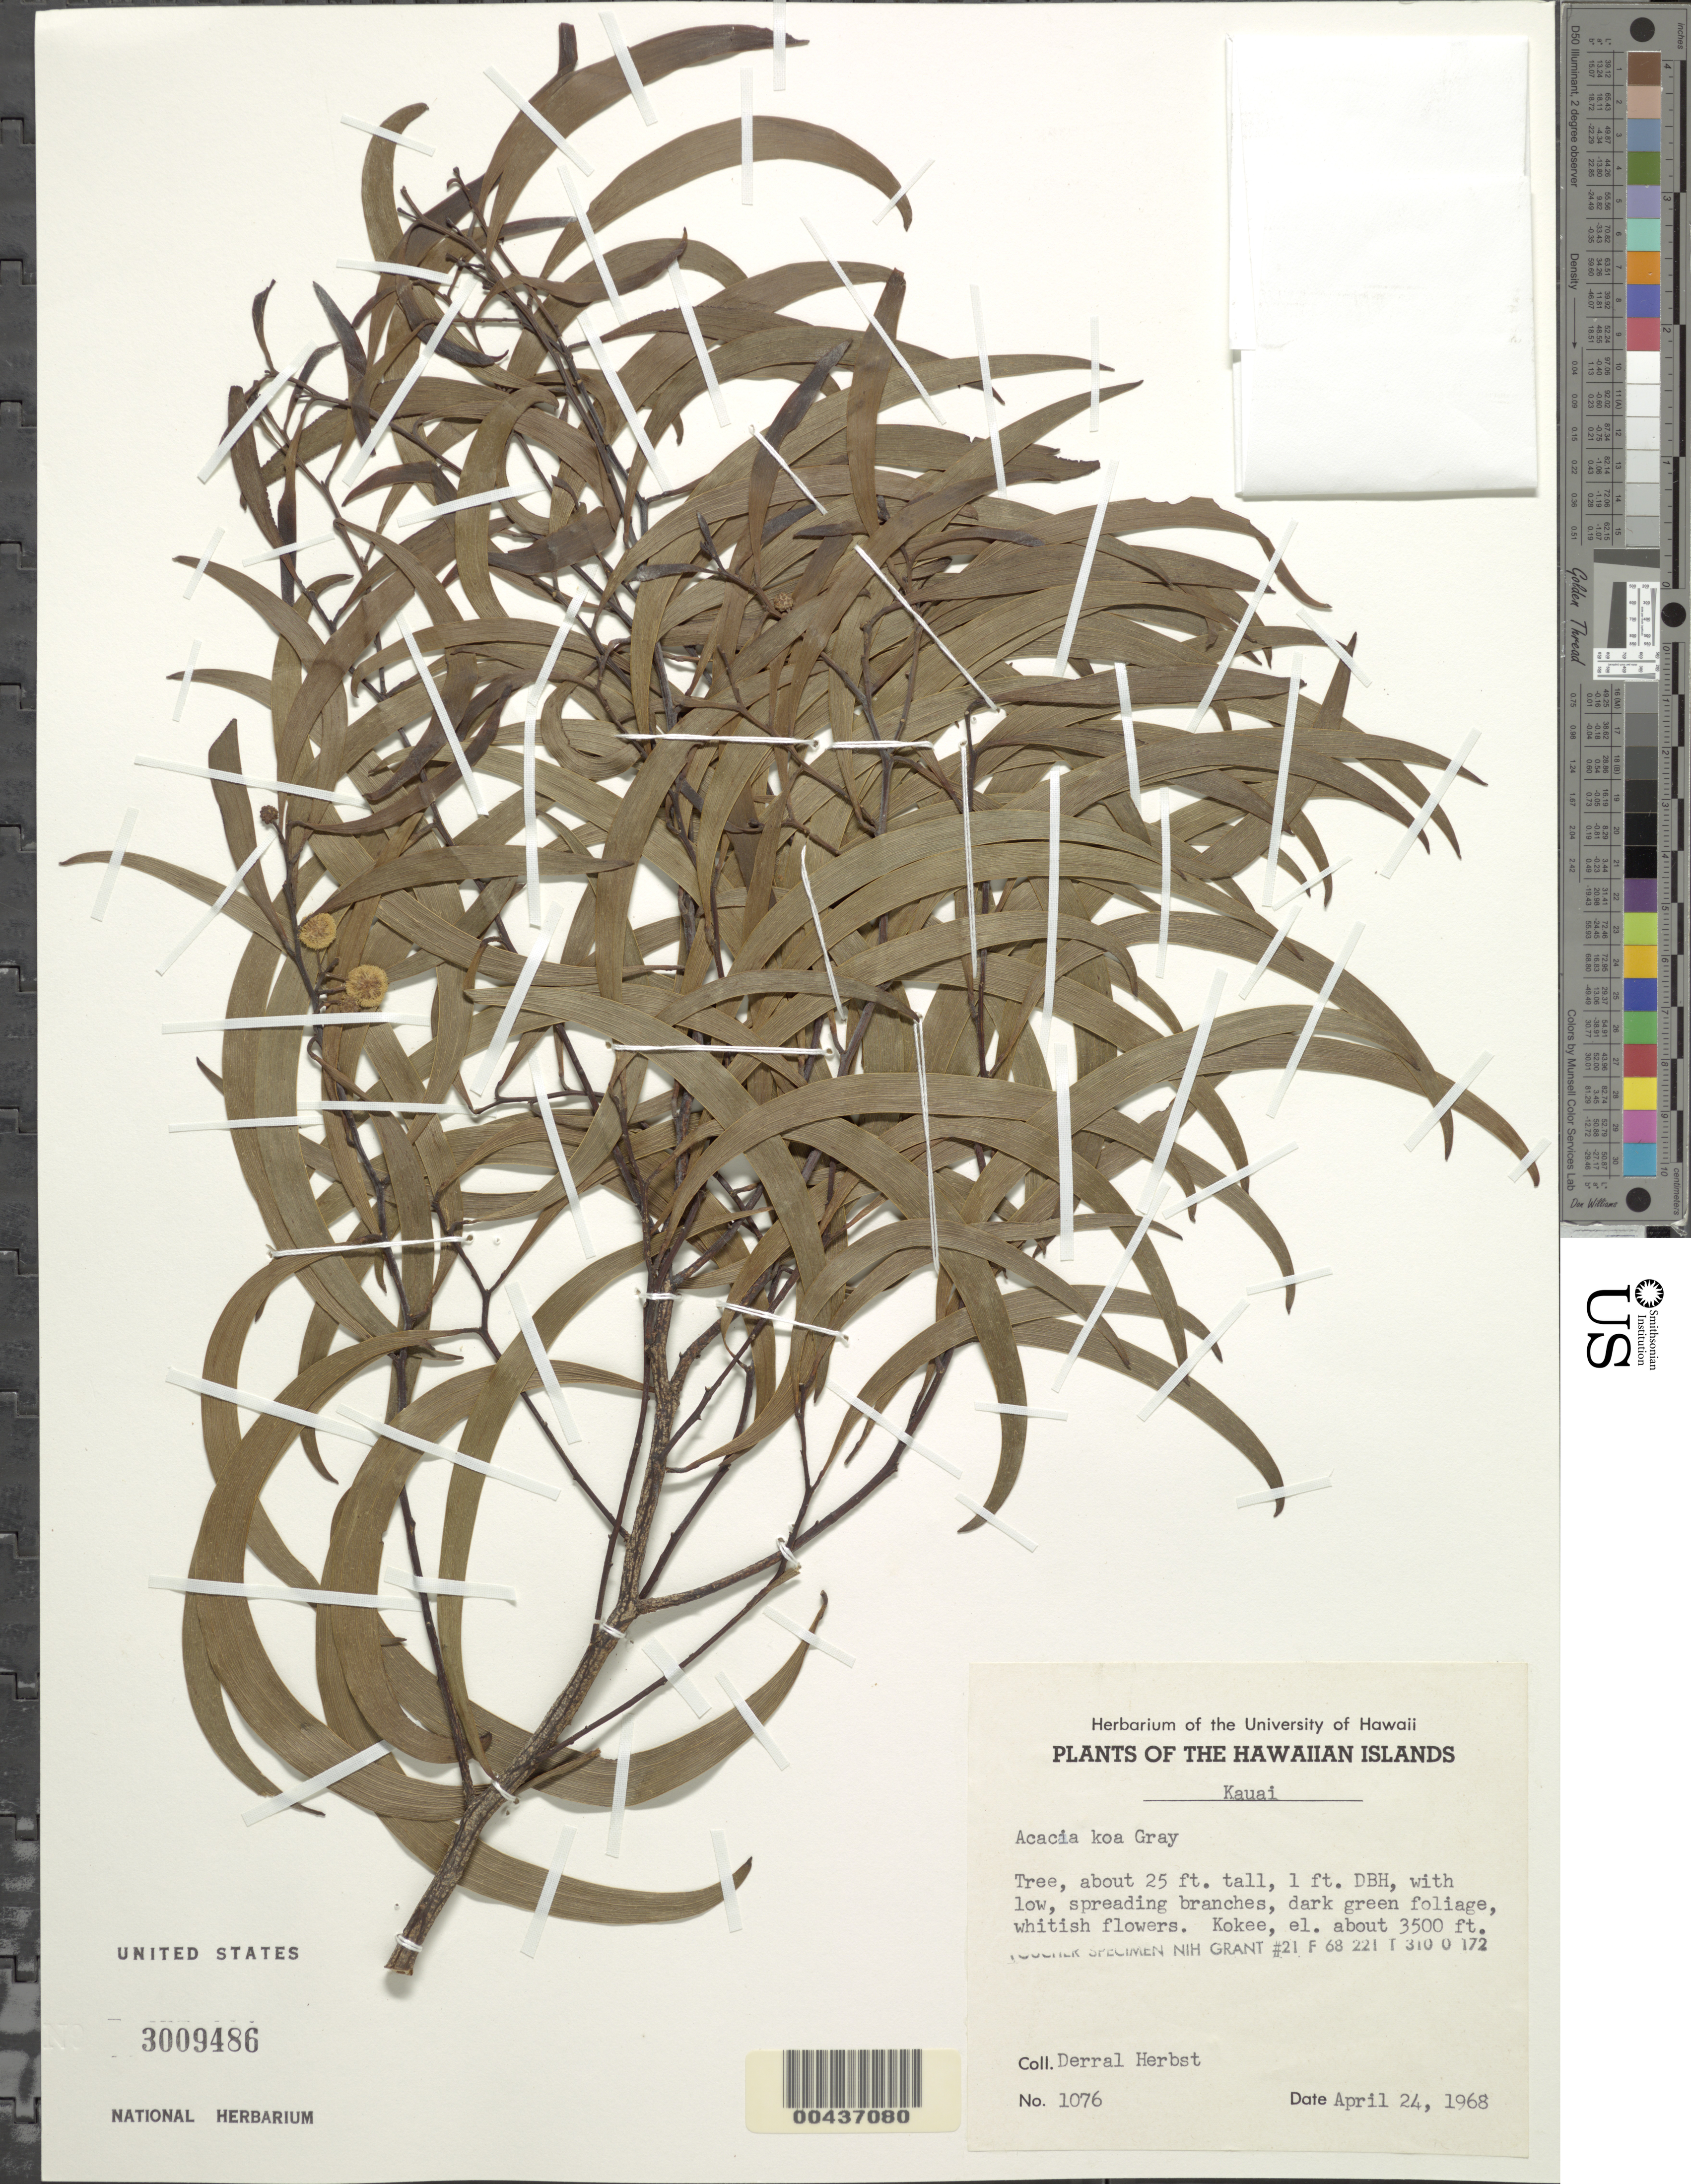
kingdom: Plantae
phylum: Tracheophyta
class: Magnoliopsida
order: Fabales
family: Fabaceae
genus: Acacia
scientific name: Acacia koa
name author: A. Gray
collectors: D. R. Herbst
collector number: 1076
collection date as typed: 24 Apr 1968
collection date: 1968-04-24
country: United States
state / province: Hawaii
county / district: Kauai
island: Kaua'i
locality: Kokee, Kauai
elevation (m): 1067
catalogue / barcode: US 3009486